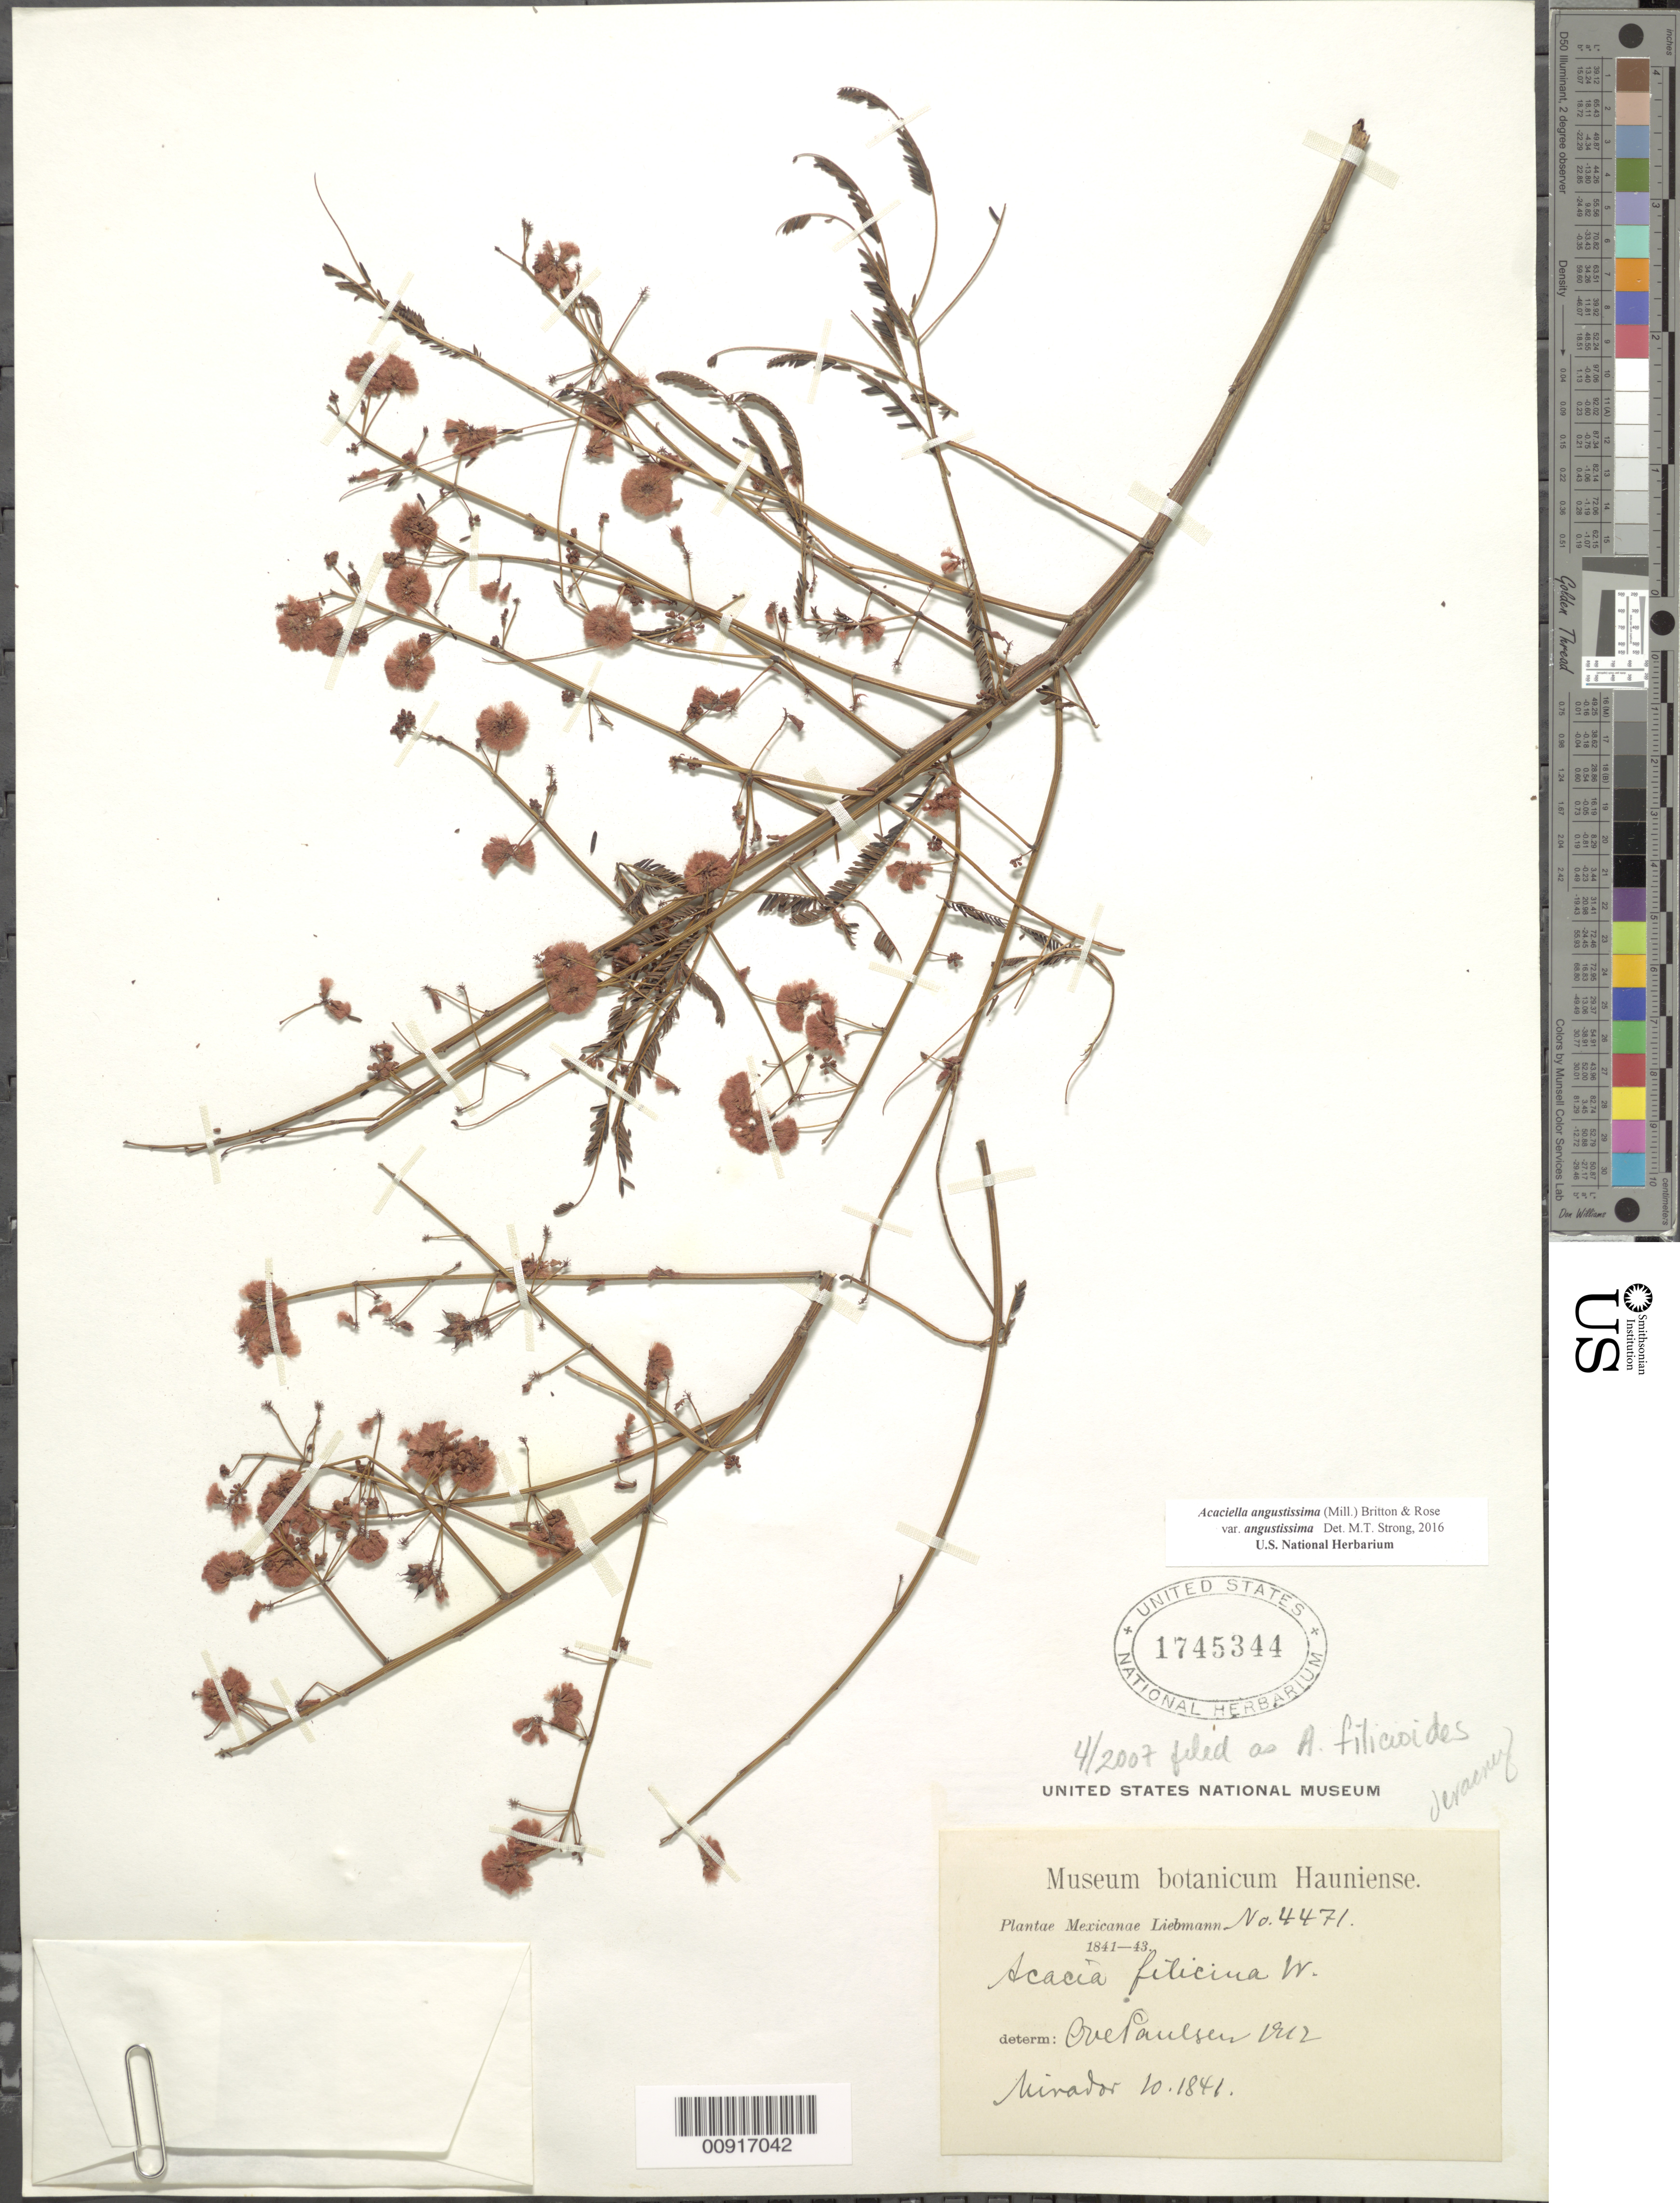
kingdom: Plantae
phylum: Tracheophyta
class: Magnoliopsida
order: Fabales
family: Fabaceae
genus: Acaciella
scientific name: Acaciella angustissima var. angustissima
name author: (Mill.) Britton & Rose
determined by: Strong, M. T., (US), Smithsonian Institution - National Museum of Natural History (UNITED STATES)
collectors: F. M. Liebmann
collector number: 4471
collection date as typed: Oct 1841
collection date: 1841-10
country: Mexico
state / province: Veracruz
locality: Mirador.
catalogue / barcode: US 1745344